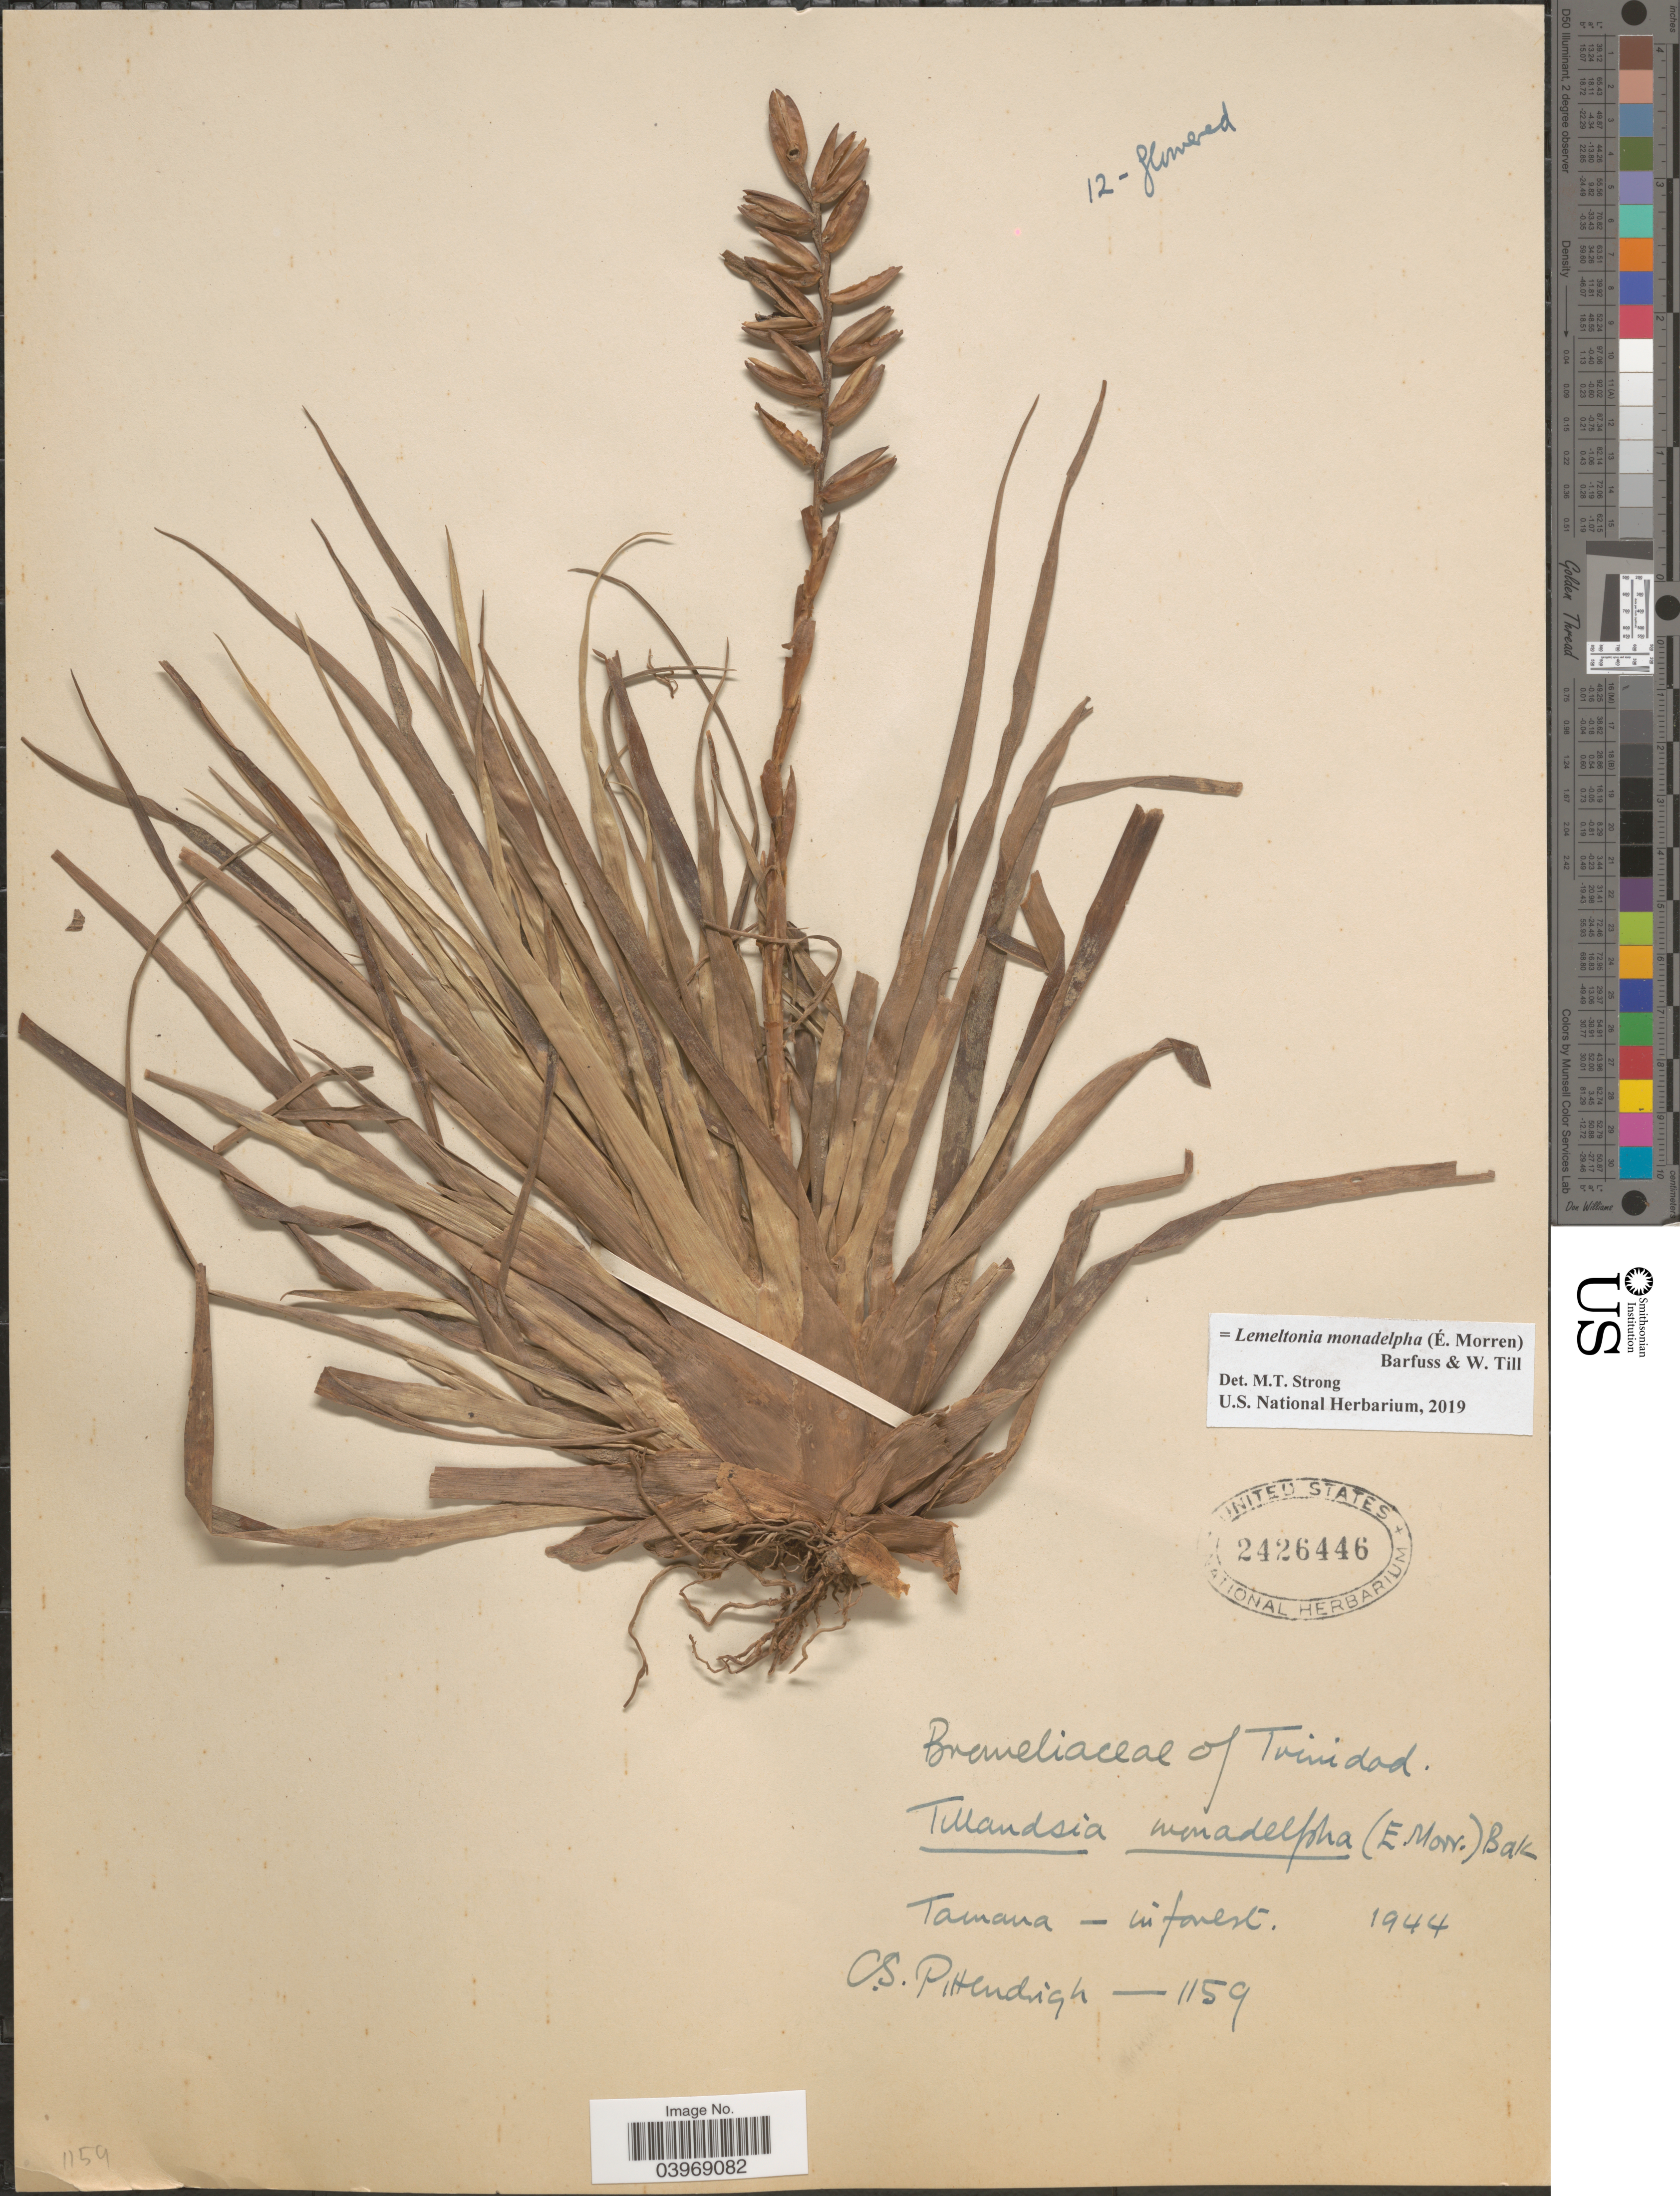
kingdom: Plantae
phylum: Tracheophyta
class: Liliopsida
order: Poales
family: Bromeliaceae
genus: Lemeltonia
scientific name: Lemeltonia monadelpha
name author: (É. Morren) Barfuss & W. Till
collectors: C. Pittendrigh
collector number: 1159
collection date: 1944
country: Trinidad and Tobago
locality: Trinidad. Tamana.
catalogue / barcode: US 2426446